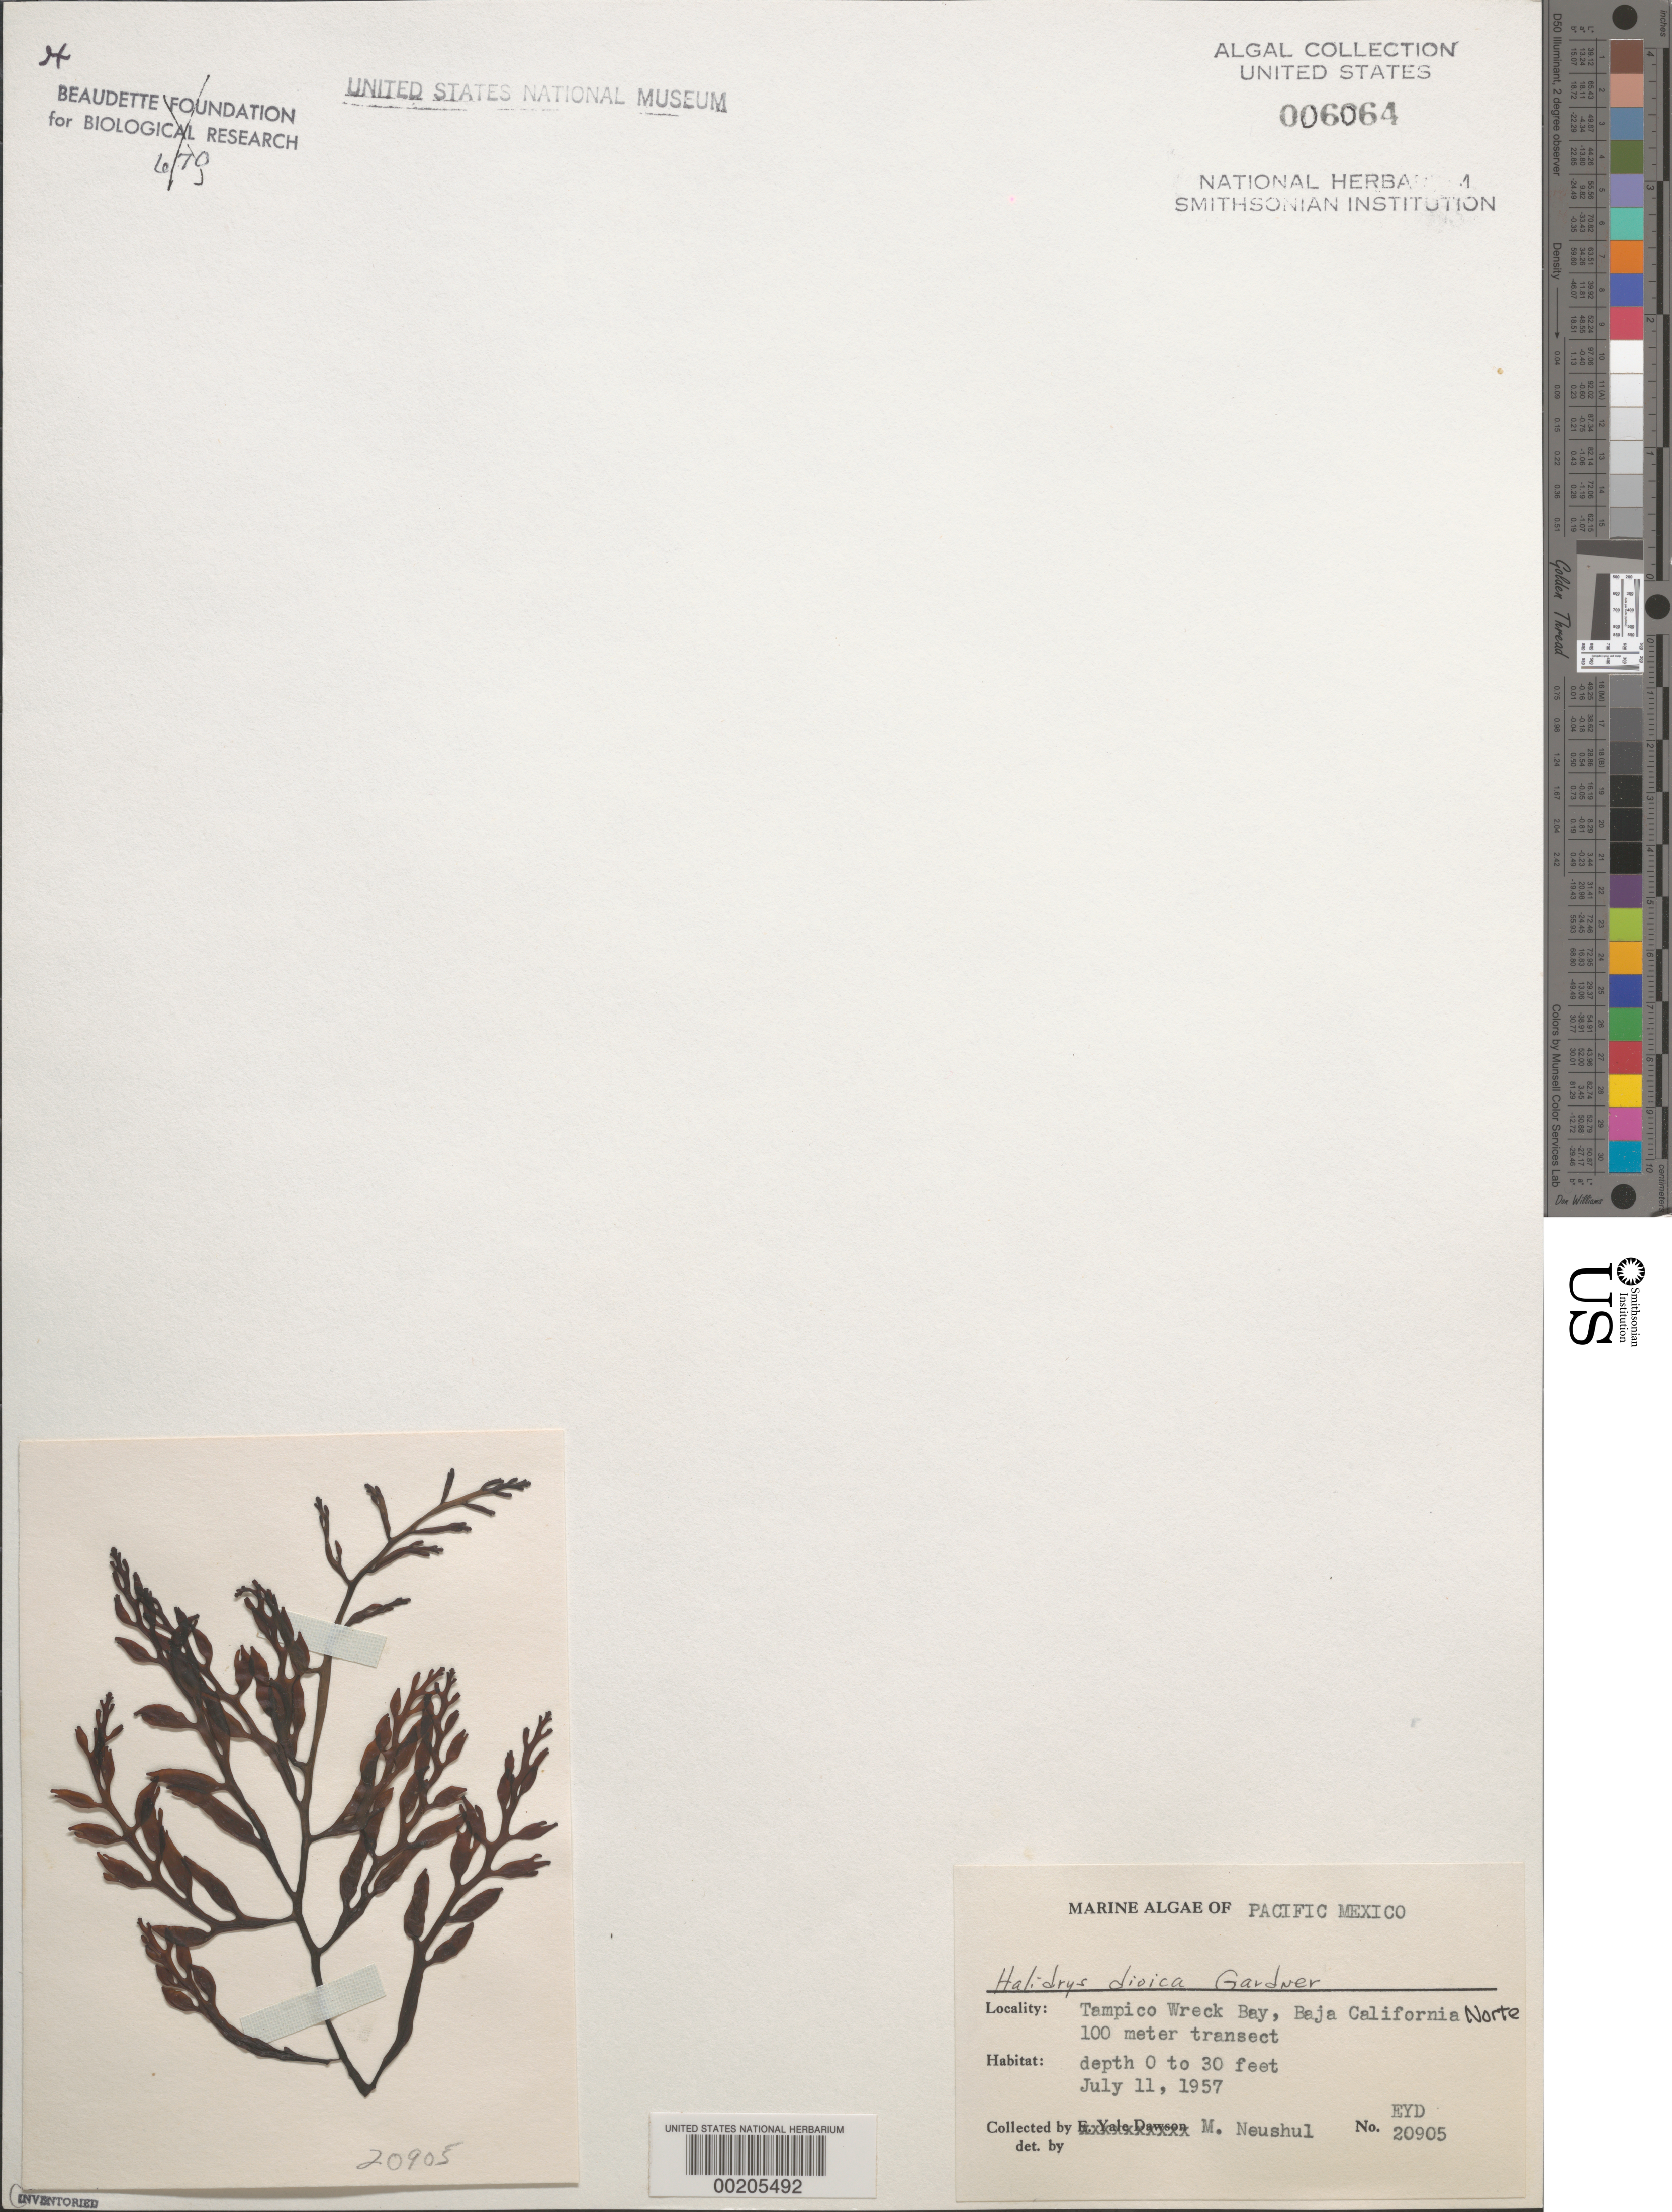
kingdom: Chromista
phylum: Ochrophyta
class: Phaeophyceae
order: Fucales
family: Sargassaceae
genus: Halidrys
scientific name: Halidrys dioica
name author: N.L. Gardner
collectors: M. Neushul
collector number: EYD 20905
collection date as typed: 11 Jul 1957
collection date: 1957-07-11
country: Mexico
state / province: Baja California Norte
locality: Tampico Wreck Bay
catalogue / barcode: US 6064